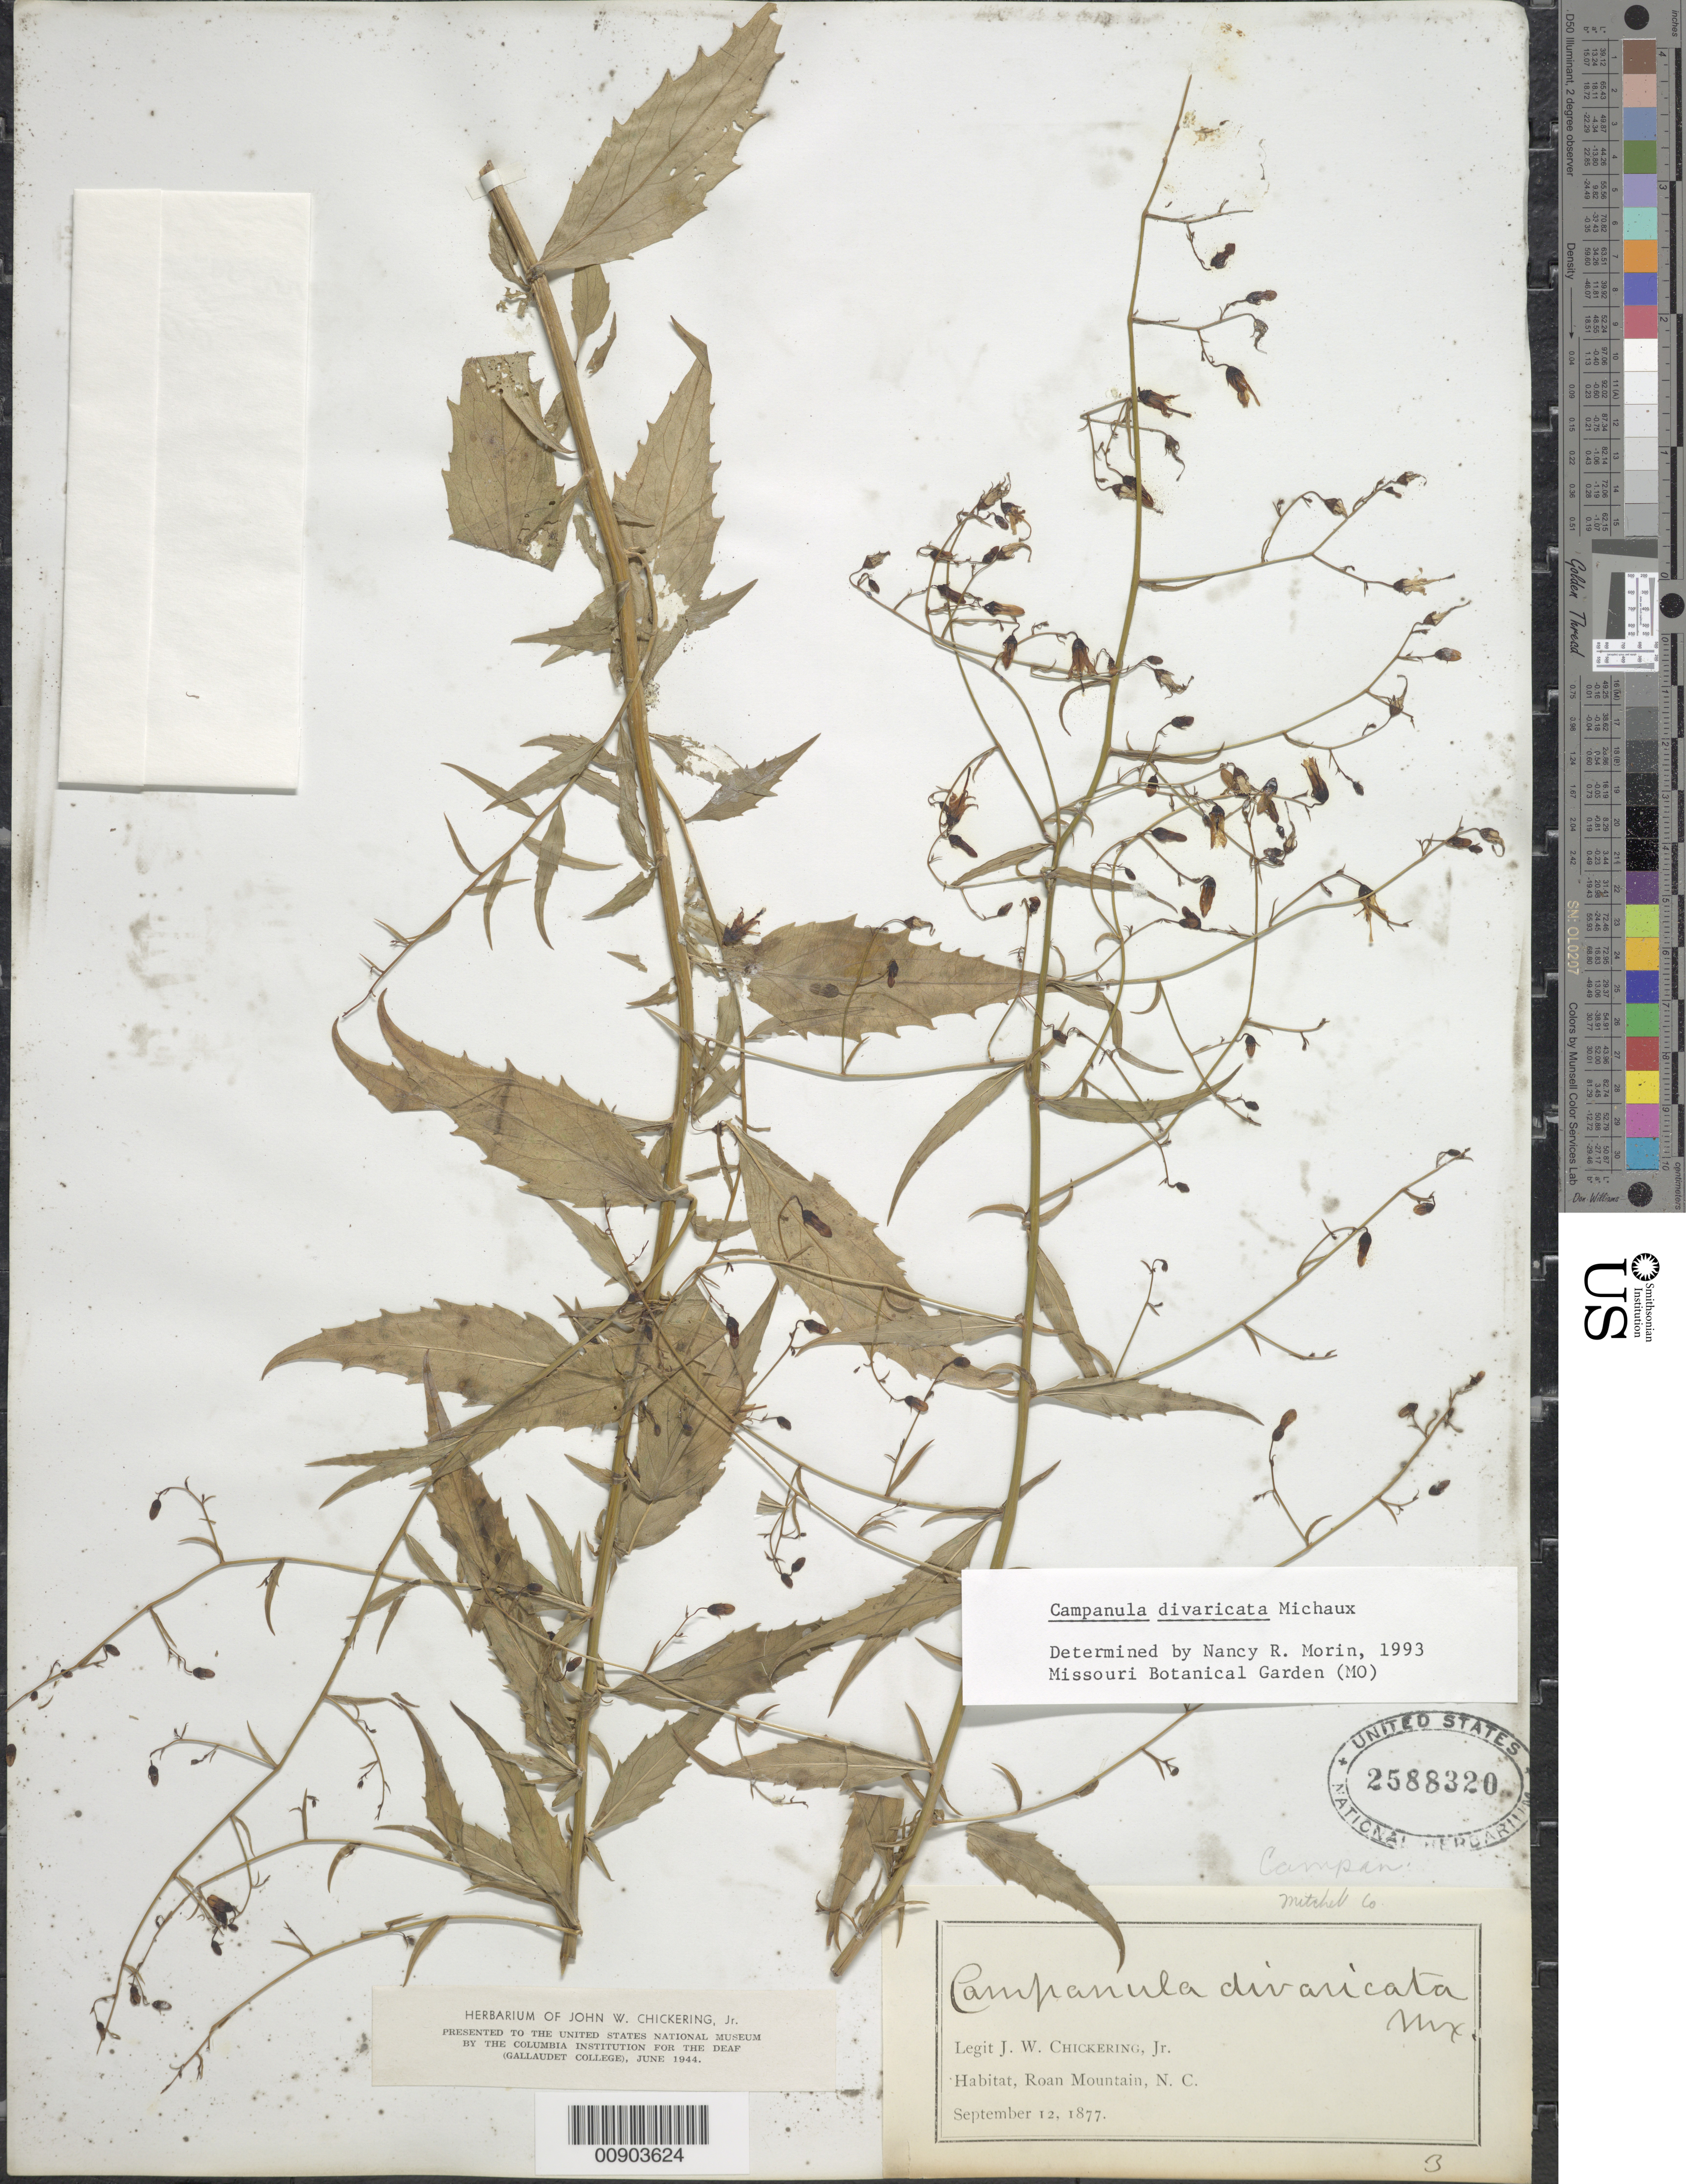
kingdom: Plantae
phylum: Tracheophyta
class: Magnoliopsida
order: Asterales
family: Campanulaceae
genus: Campanula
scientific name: Campanula divaricata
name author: Michx.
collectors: J. W. Chickering Jr.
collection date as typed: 12 Sep 1877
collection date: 1877-09-12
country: United States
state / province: North Carolina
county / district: Mitchell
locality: Roan Mountains.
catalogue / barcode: US 2588320